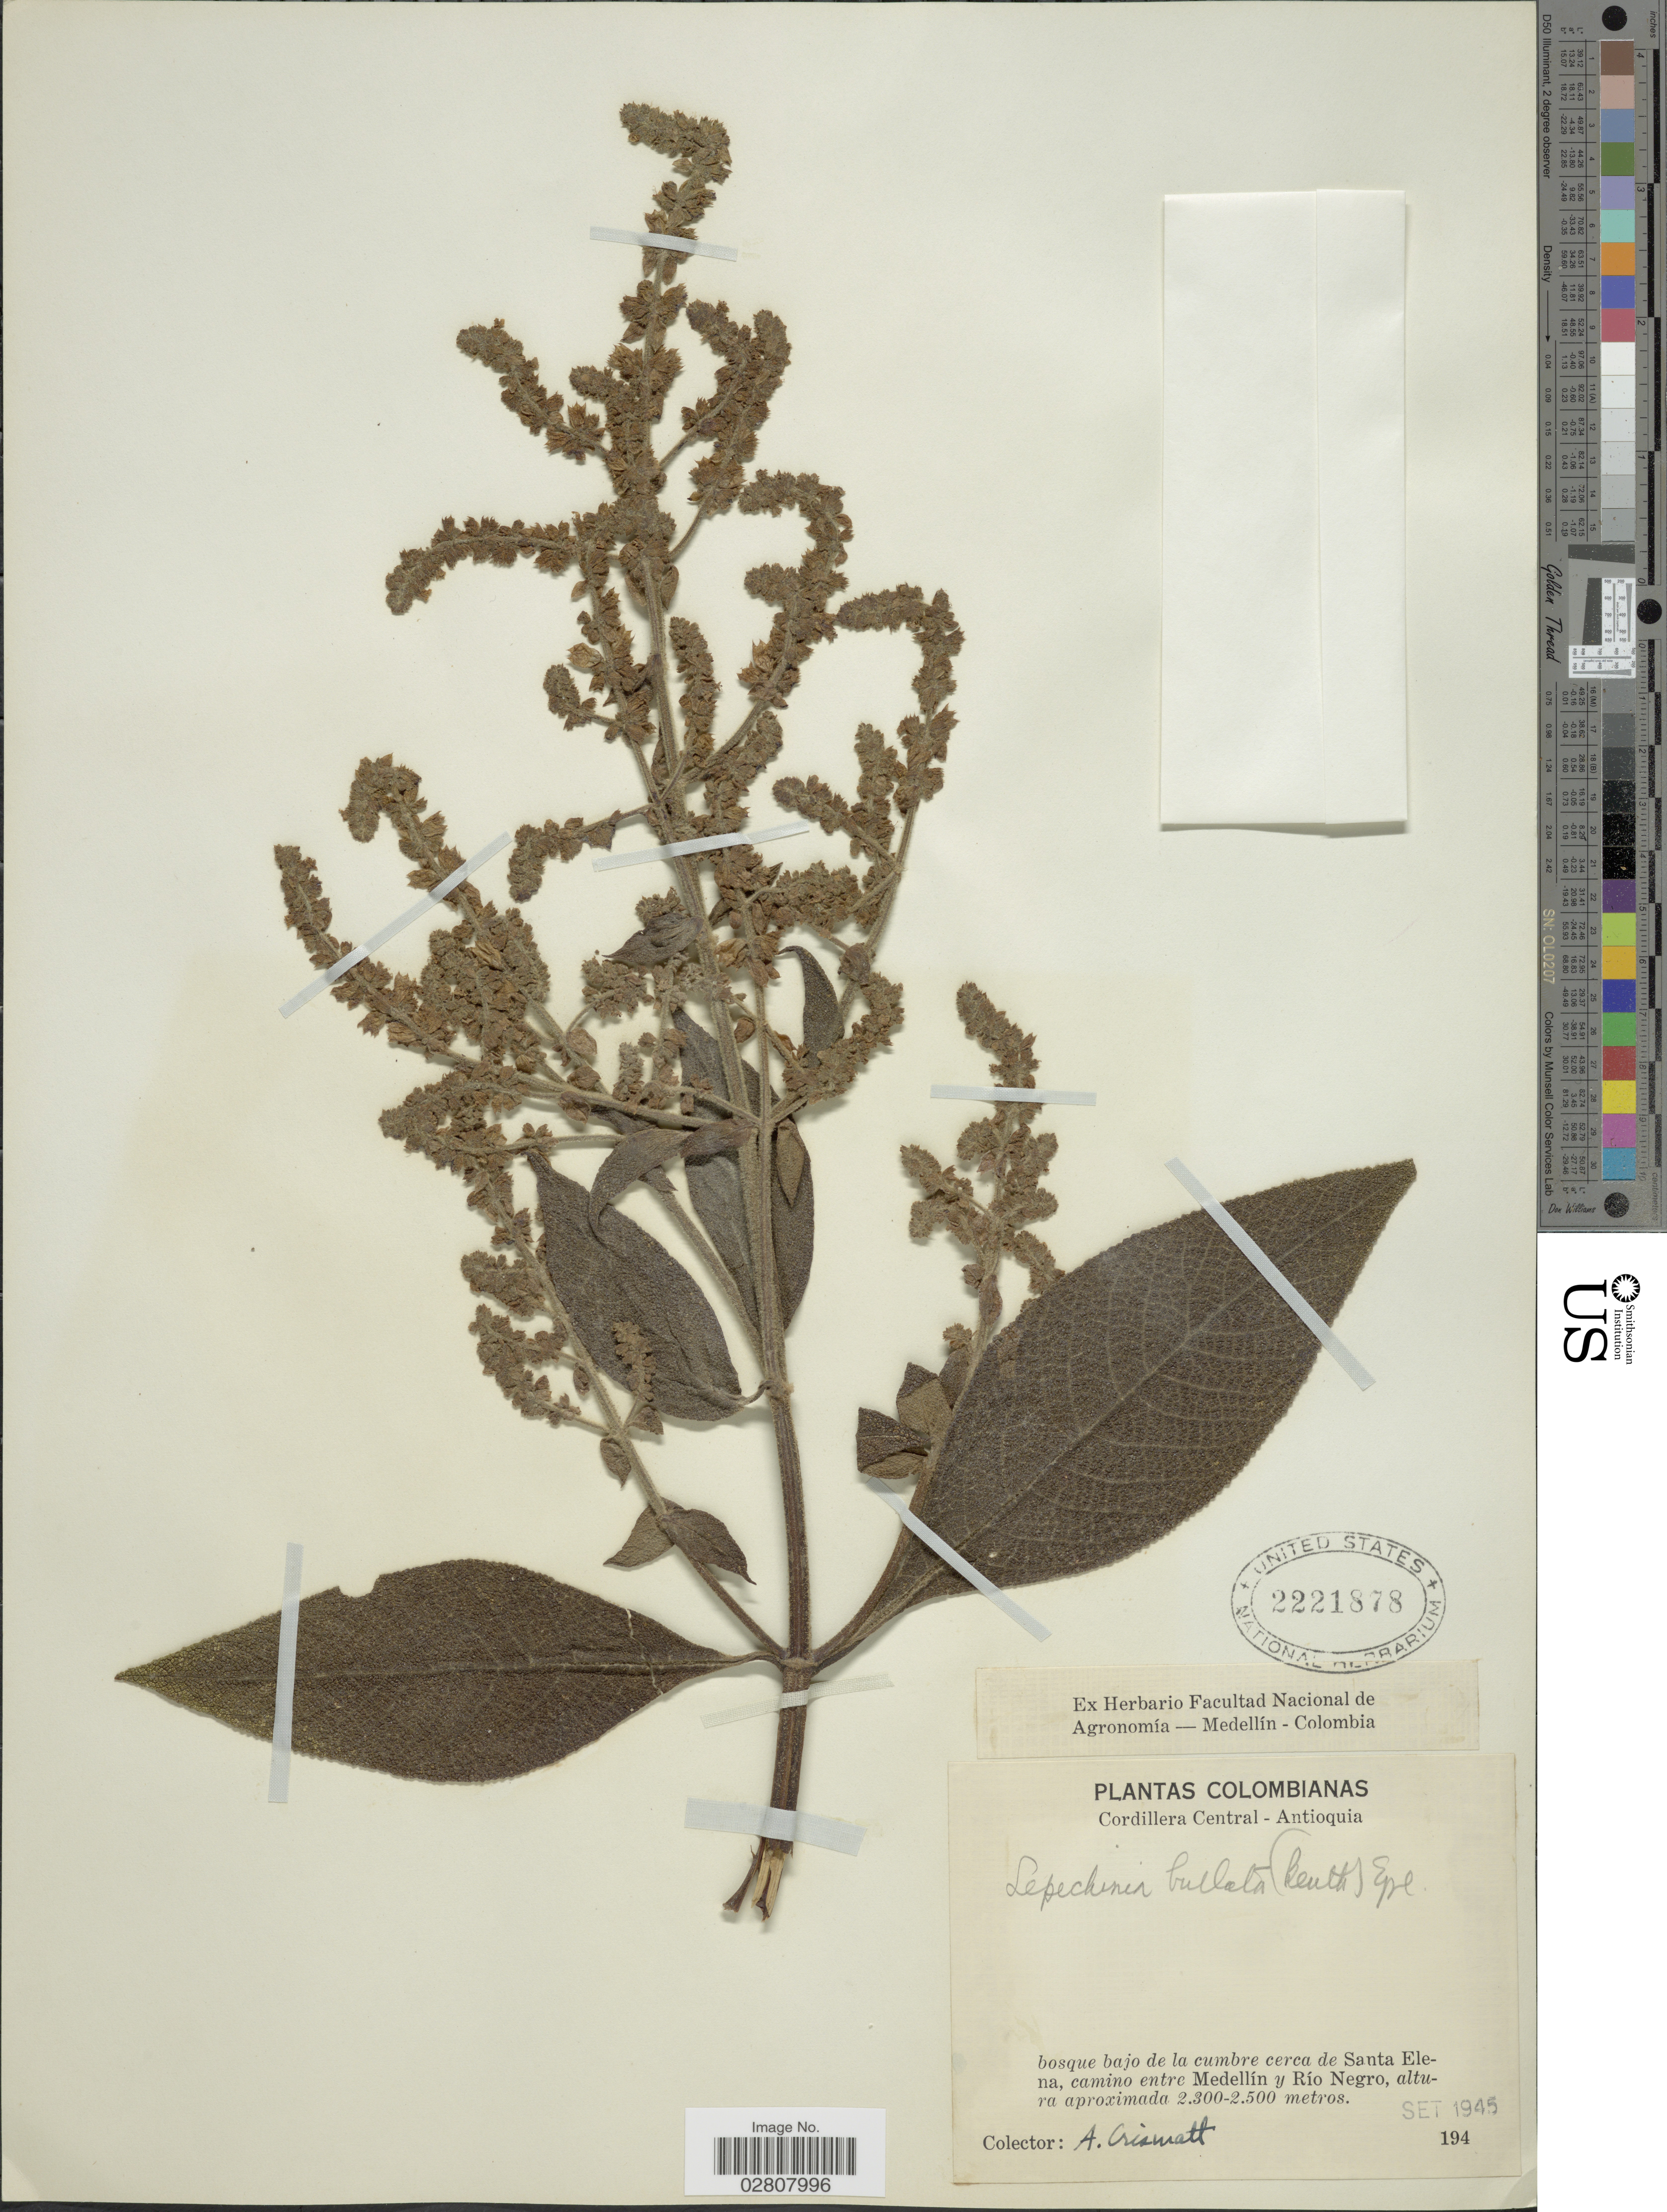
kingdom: Plantae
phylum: Tracheophyta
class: Magnoliopsida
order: Lamiales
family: Lamiaceae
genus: Lepechinia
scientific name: Lepechinia bullata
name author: (Kunth) Epling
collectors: A. Cirsmatt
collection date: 1945-09-09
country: Colombia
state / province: Antioquia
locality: Cordillera Central, bosque bajo de la cumbre cerca de Santa Elena, camino entre Medellín y Río Negro.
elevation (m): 2300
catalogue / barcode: US 2221878